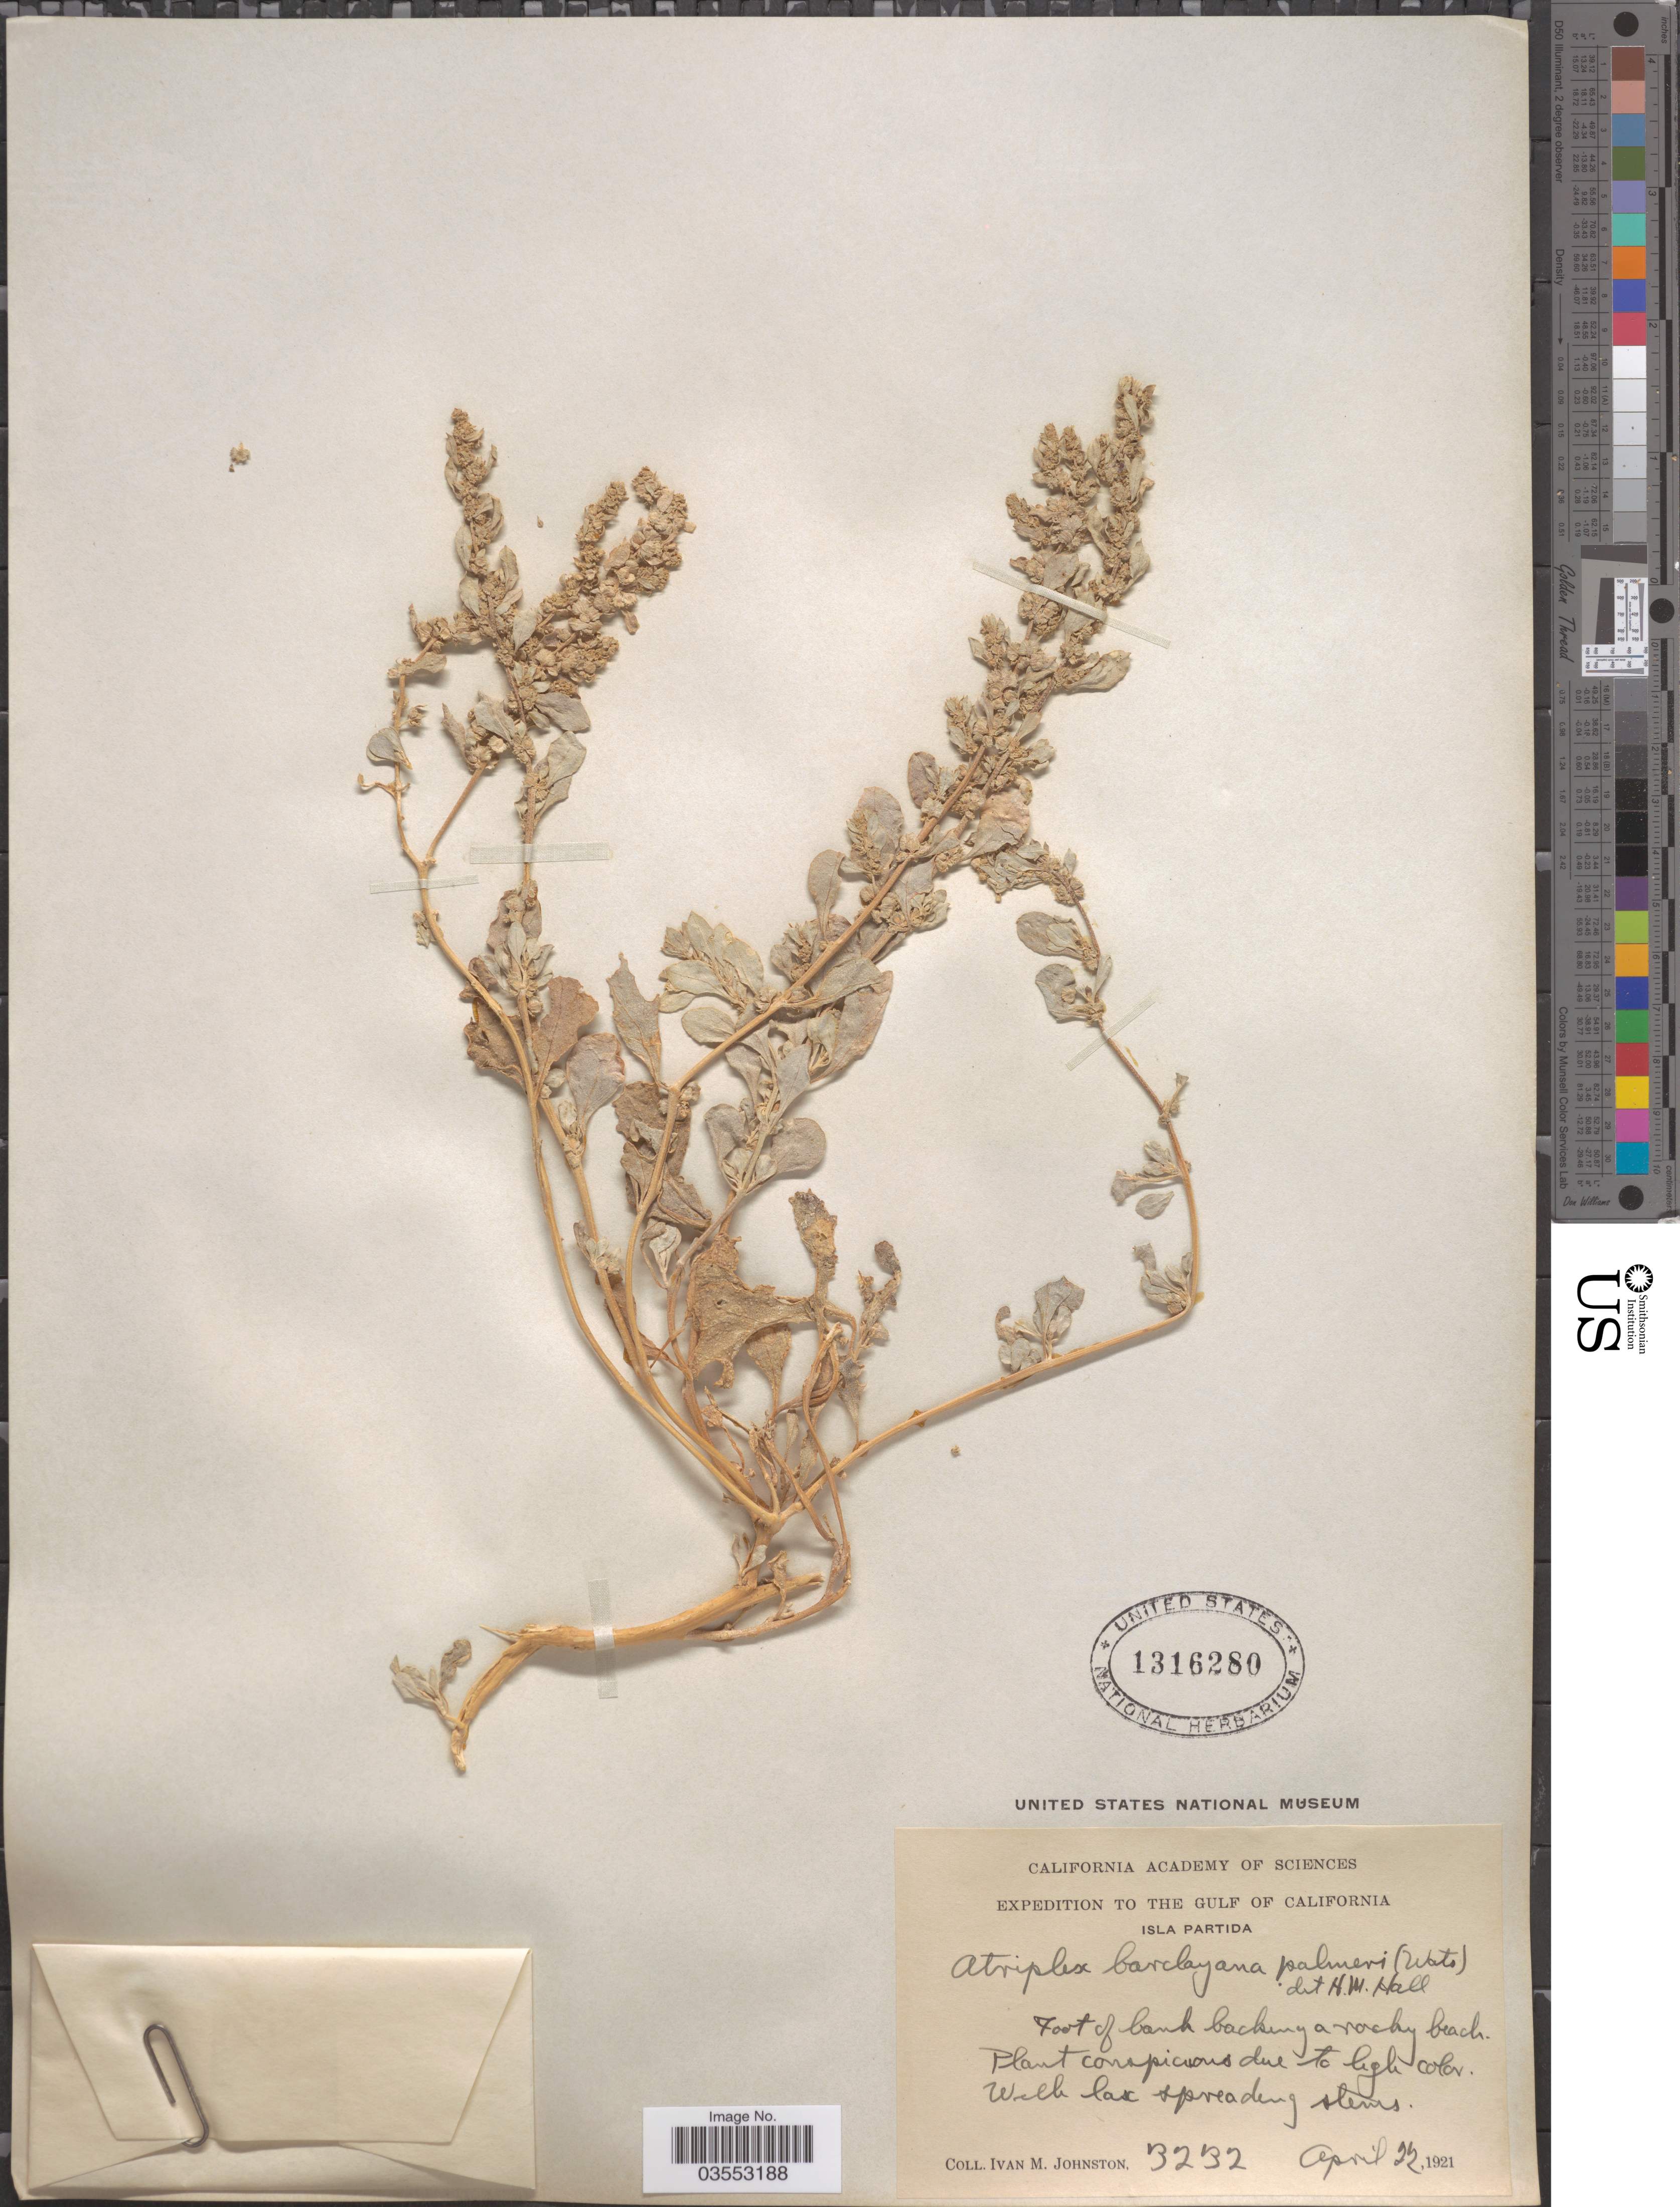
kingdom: Plantae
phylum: Tracheophyta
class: Magnoliopsida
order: Caryophyllales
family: Amaranthaceae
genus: Atriplex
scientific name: Atriplex barclayana subsp. palmeri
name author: (S. Watson) H.M. Hall & Clem.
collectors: I.M. Johnston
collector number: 3232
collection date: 1921-04-22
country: Mexico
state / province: Baja California Sur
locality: The Gulf of California. Isla Partida.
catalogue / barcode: US 1316280